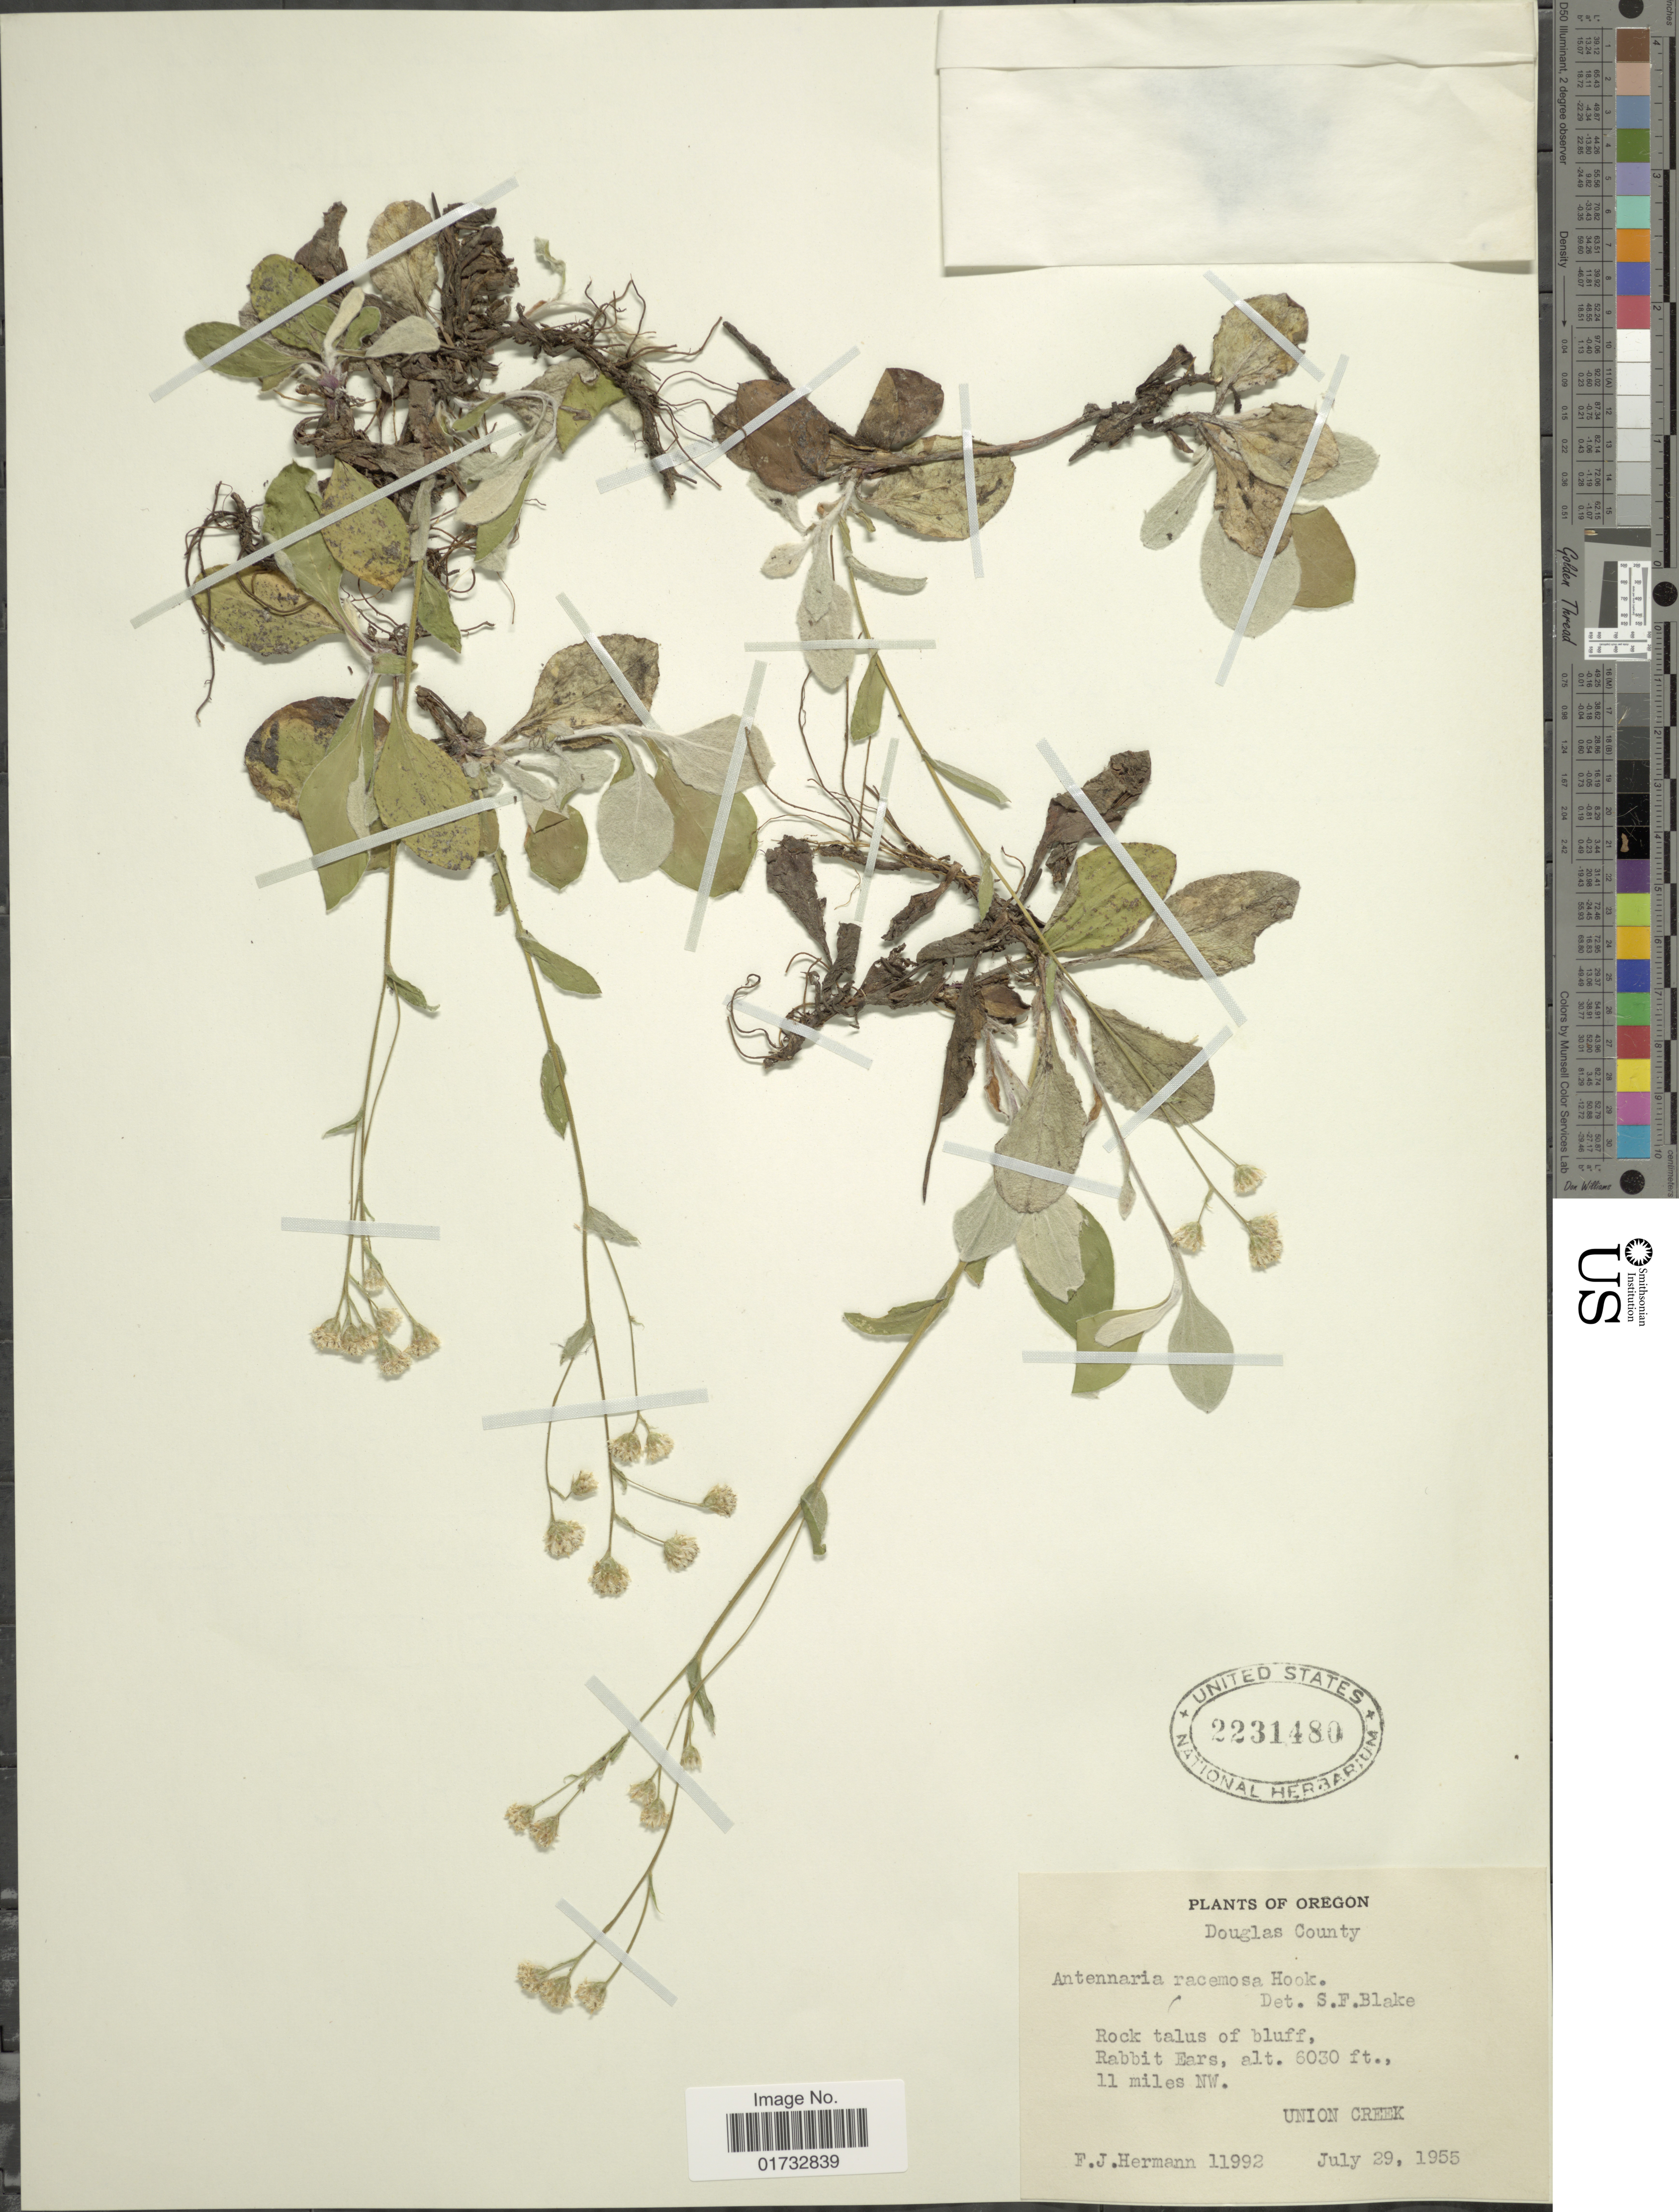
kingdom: Plantae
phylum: Tracheophyta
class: Magnoliopsida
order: Asterales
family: Asteraceae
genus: Antennaria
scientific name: Antennaria racemosa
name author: Hook.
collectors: F. J. Hermann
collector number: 11992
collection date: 1955-07-29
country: United States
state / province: Oregon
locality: Douglas County. Rabbit Ears, 11 miles NW. Union Creek.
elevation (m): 1838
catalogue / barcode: US 2231480